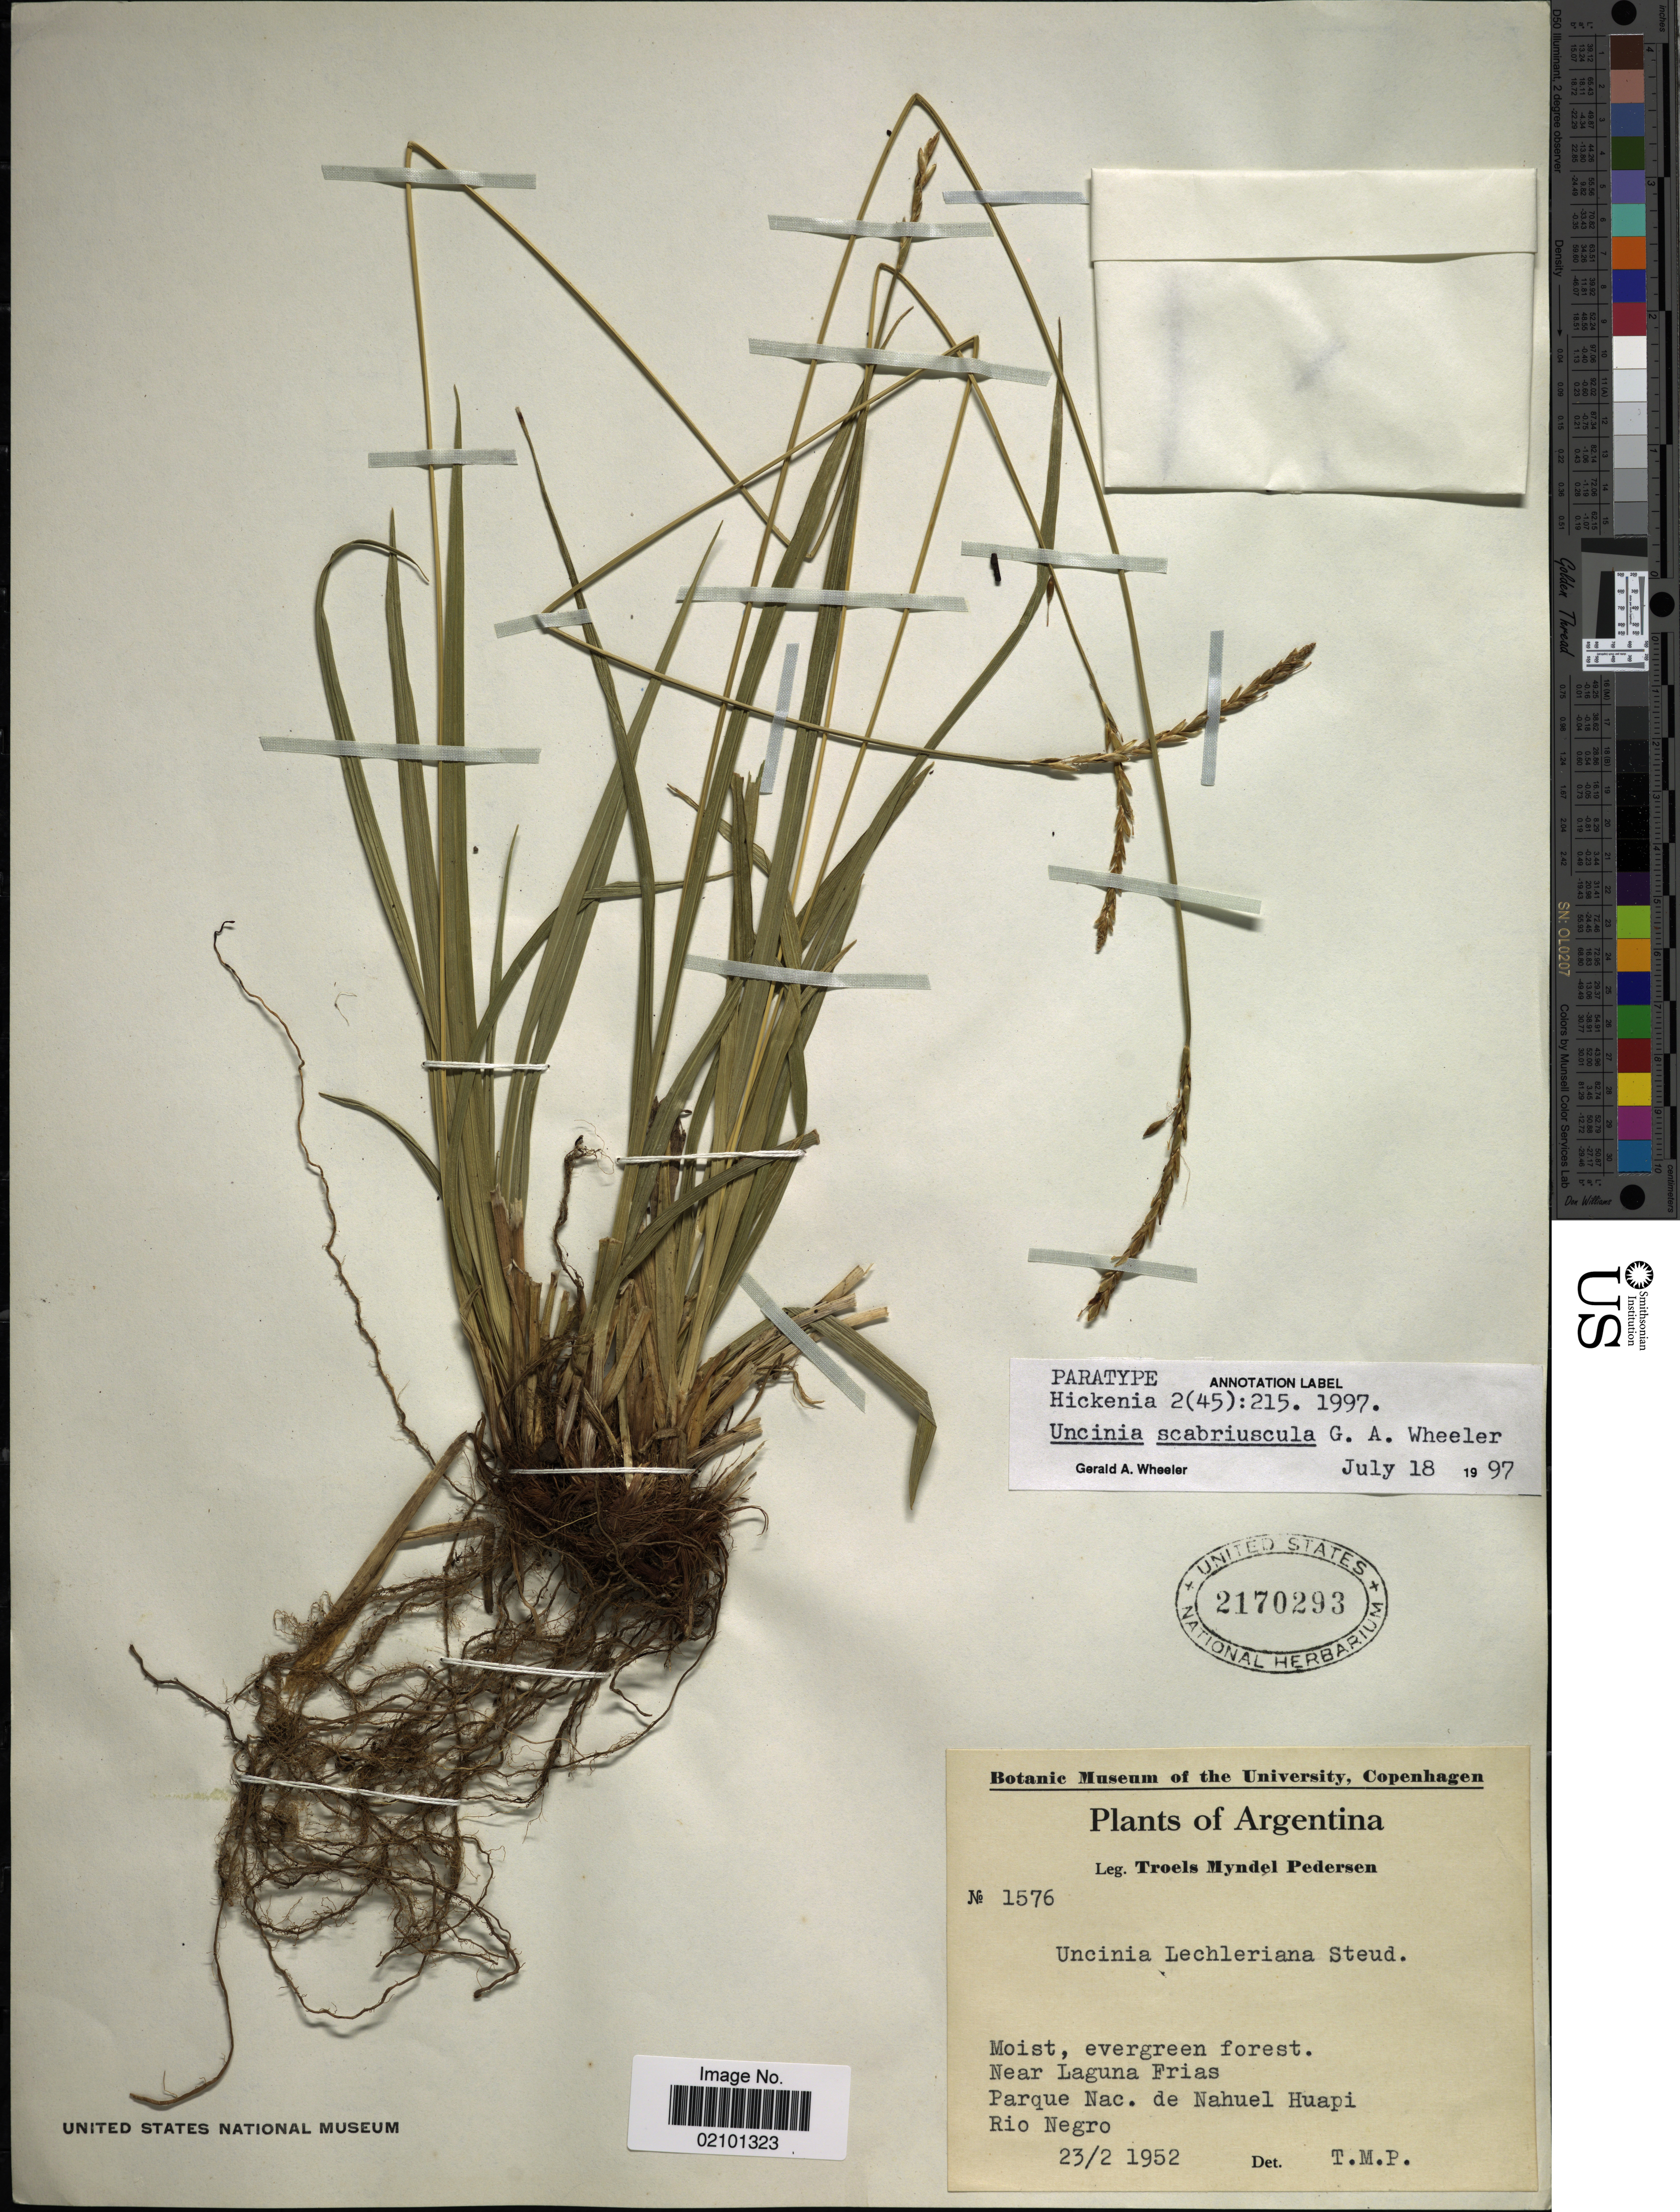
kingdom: Plantae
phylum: Tracheophyta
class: Liliopsida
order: Poales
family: Cyperaceae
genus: Carex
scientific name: Carex scabrida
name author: J.R. Starr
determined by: Strong, Mark T., (BOT), Smithsonian Institution - National Museum of Natural History (UNITED STATES)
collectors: T. Pederson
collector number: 1576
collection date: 1952-02-23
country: Argentina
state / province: Rio Negro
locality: Near Laguna Frias. Parque Nac. de Nahuel Huapi.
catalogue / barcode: US 2170293